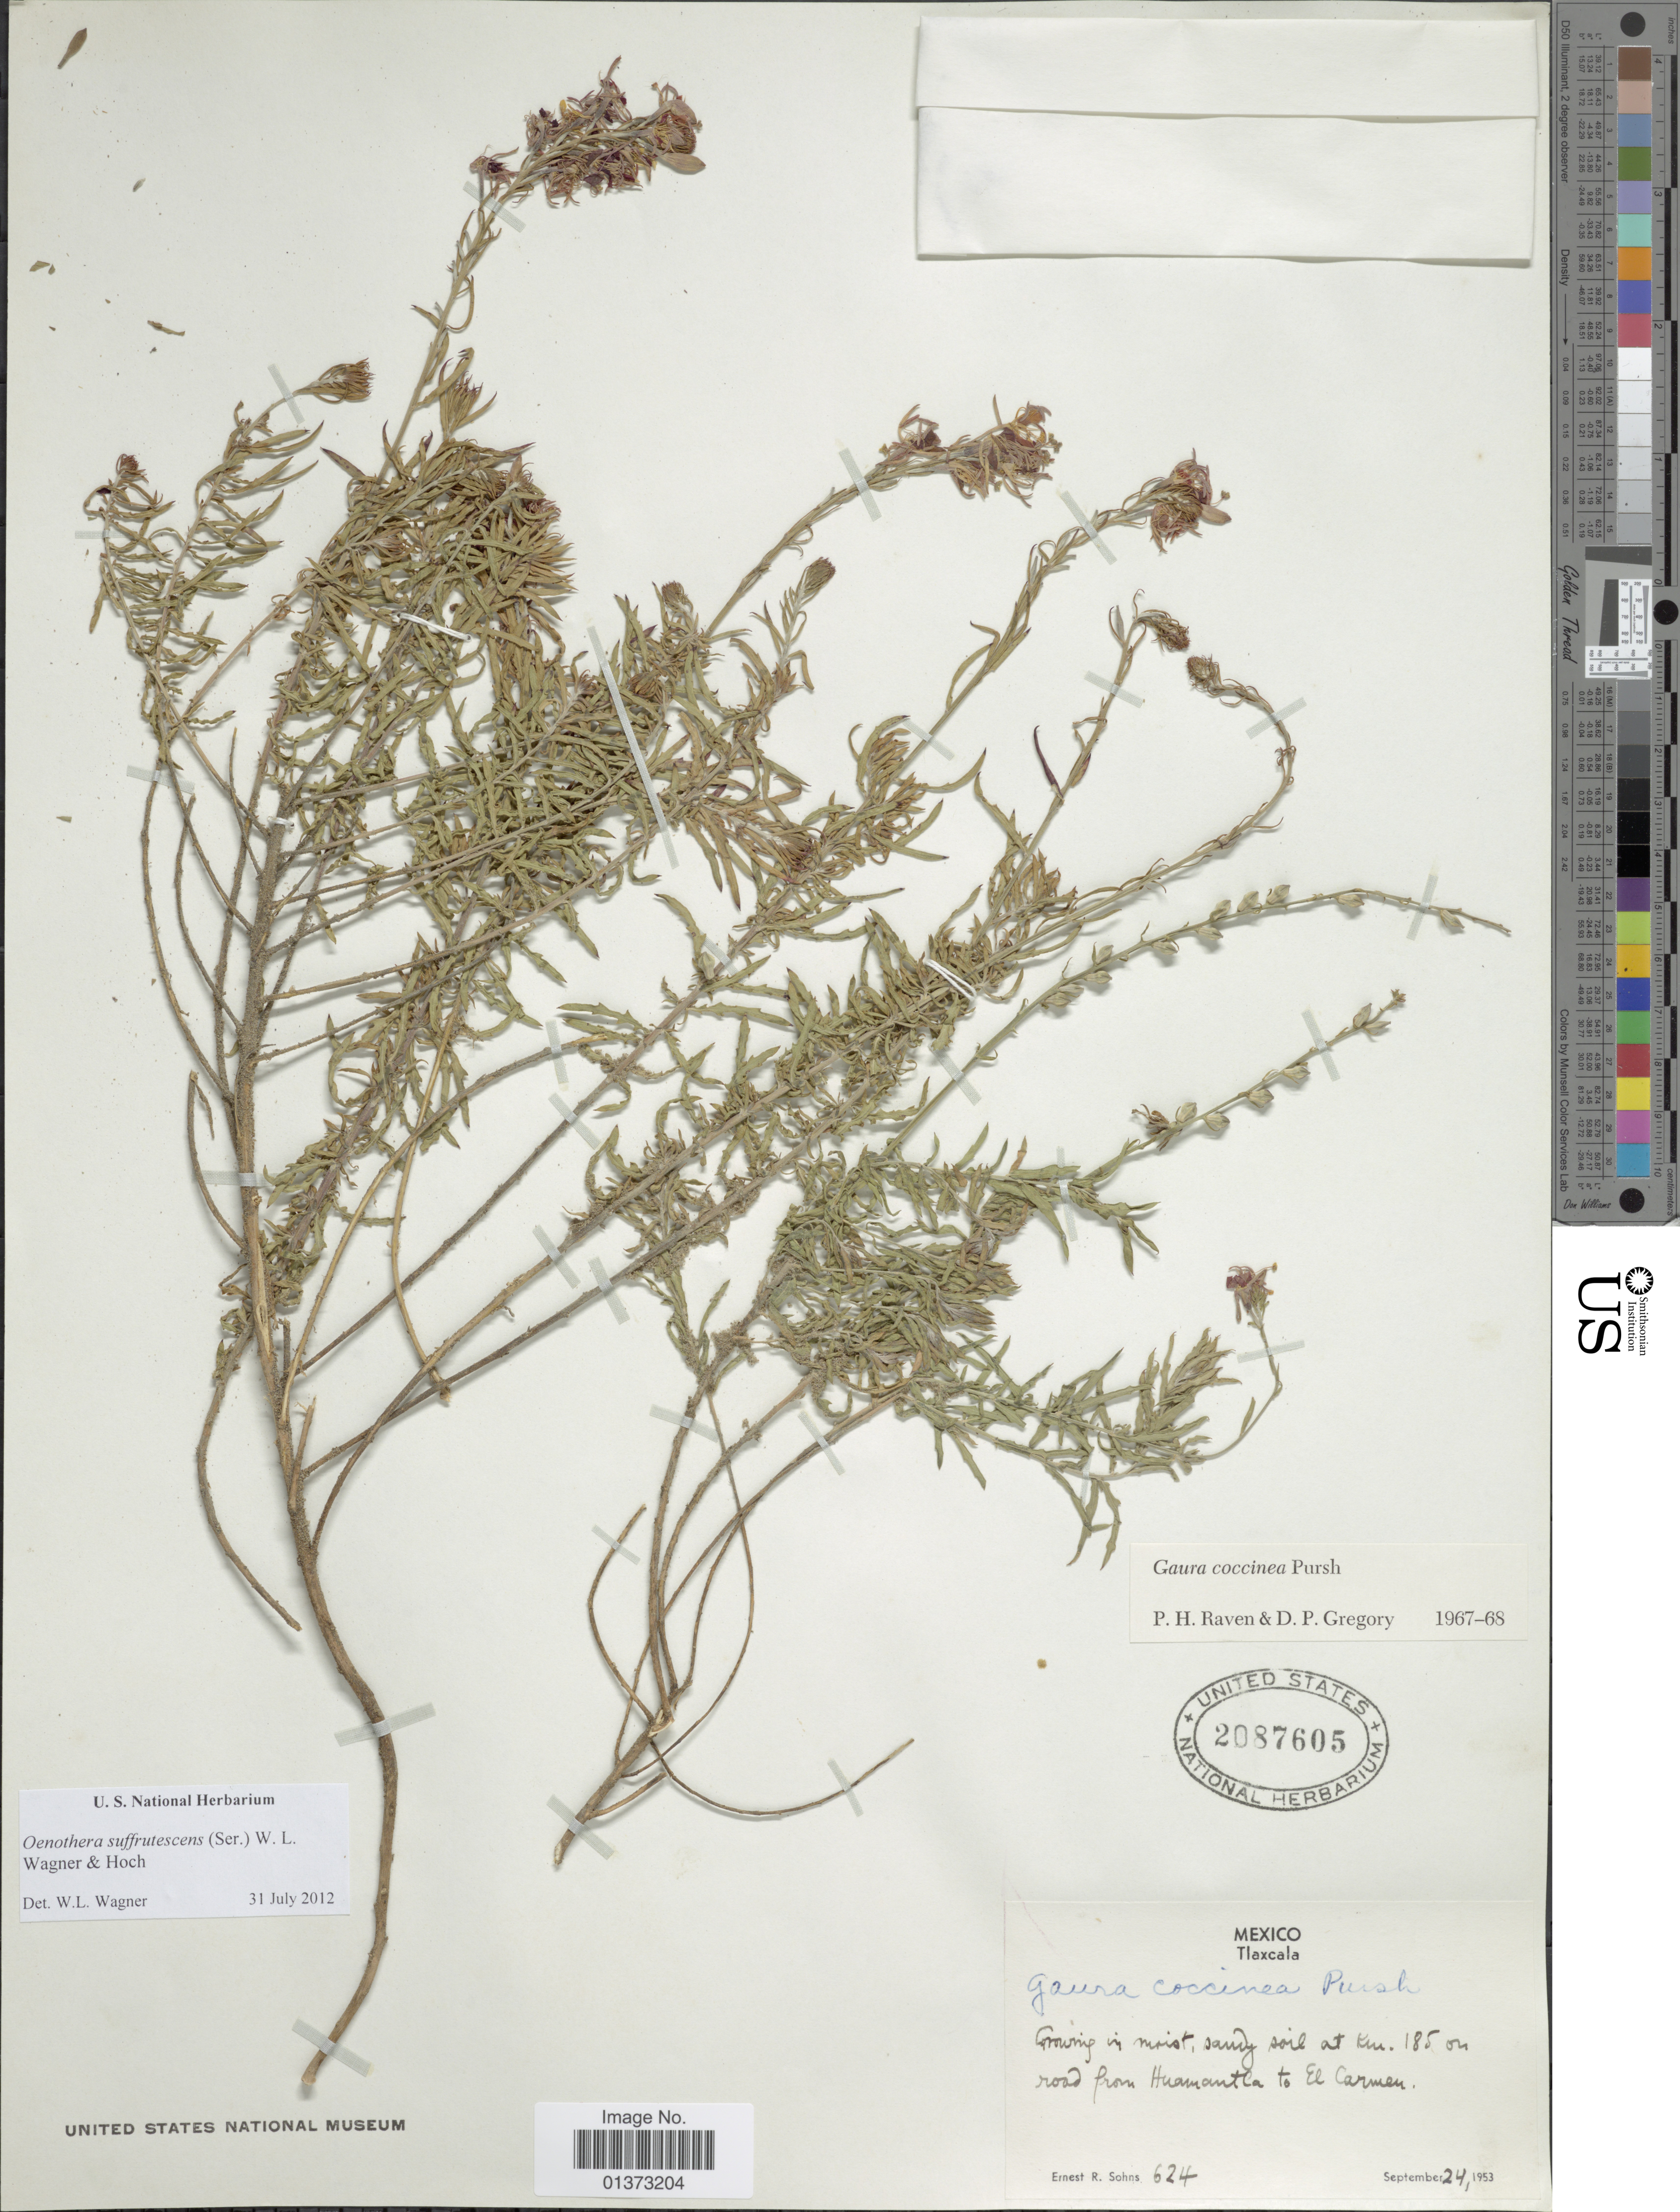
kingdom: Plantae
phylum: Tracheophyta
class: Magnoliopsida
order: Myrtales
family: Onagraceae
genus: Oenothera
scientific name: Oenothera suffrutescens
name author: (Ser.) W.L. Wagner & Hoch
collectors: E. R. Sohns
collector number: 624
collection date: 1953-09-24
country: Mexico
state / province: Tlaxcala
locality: At km 185 on road from Huamantla to El Carmen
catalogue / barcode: US 2087605